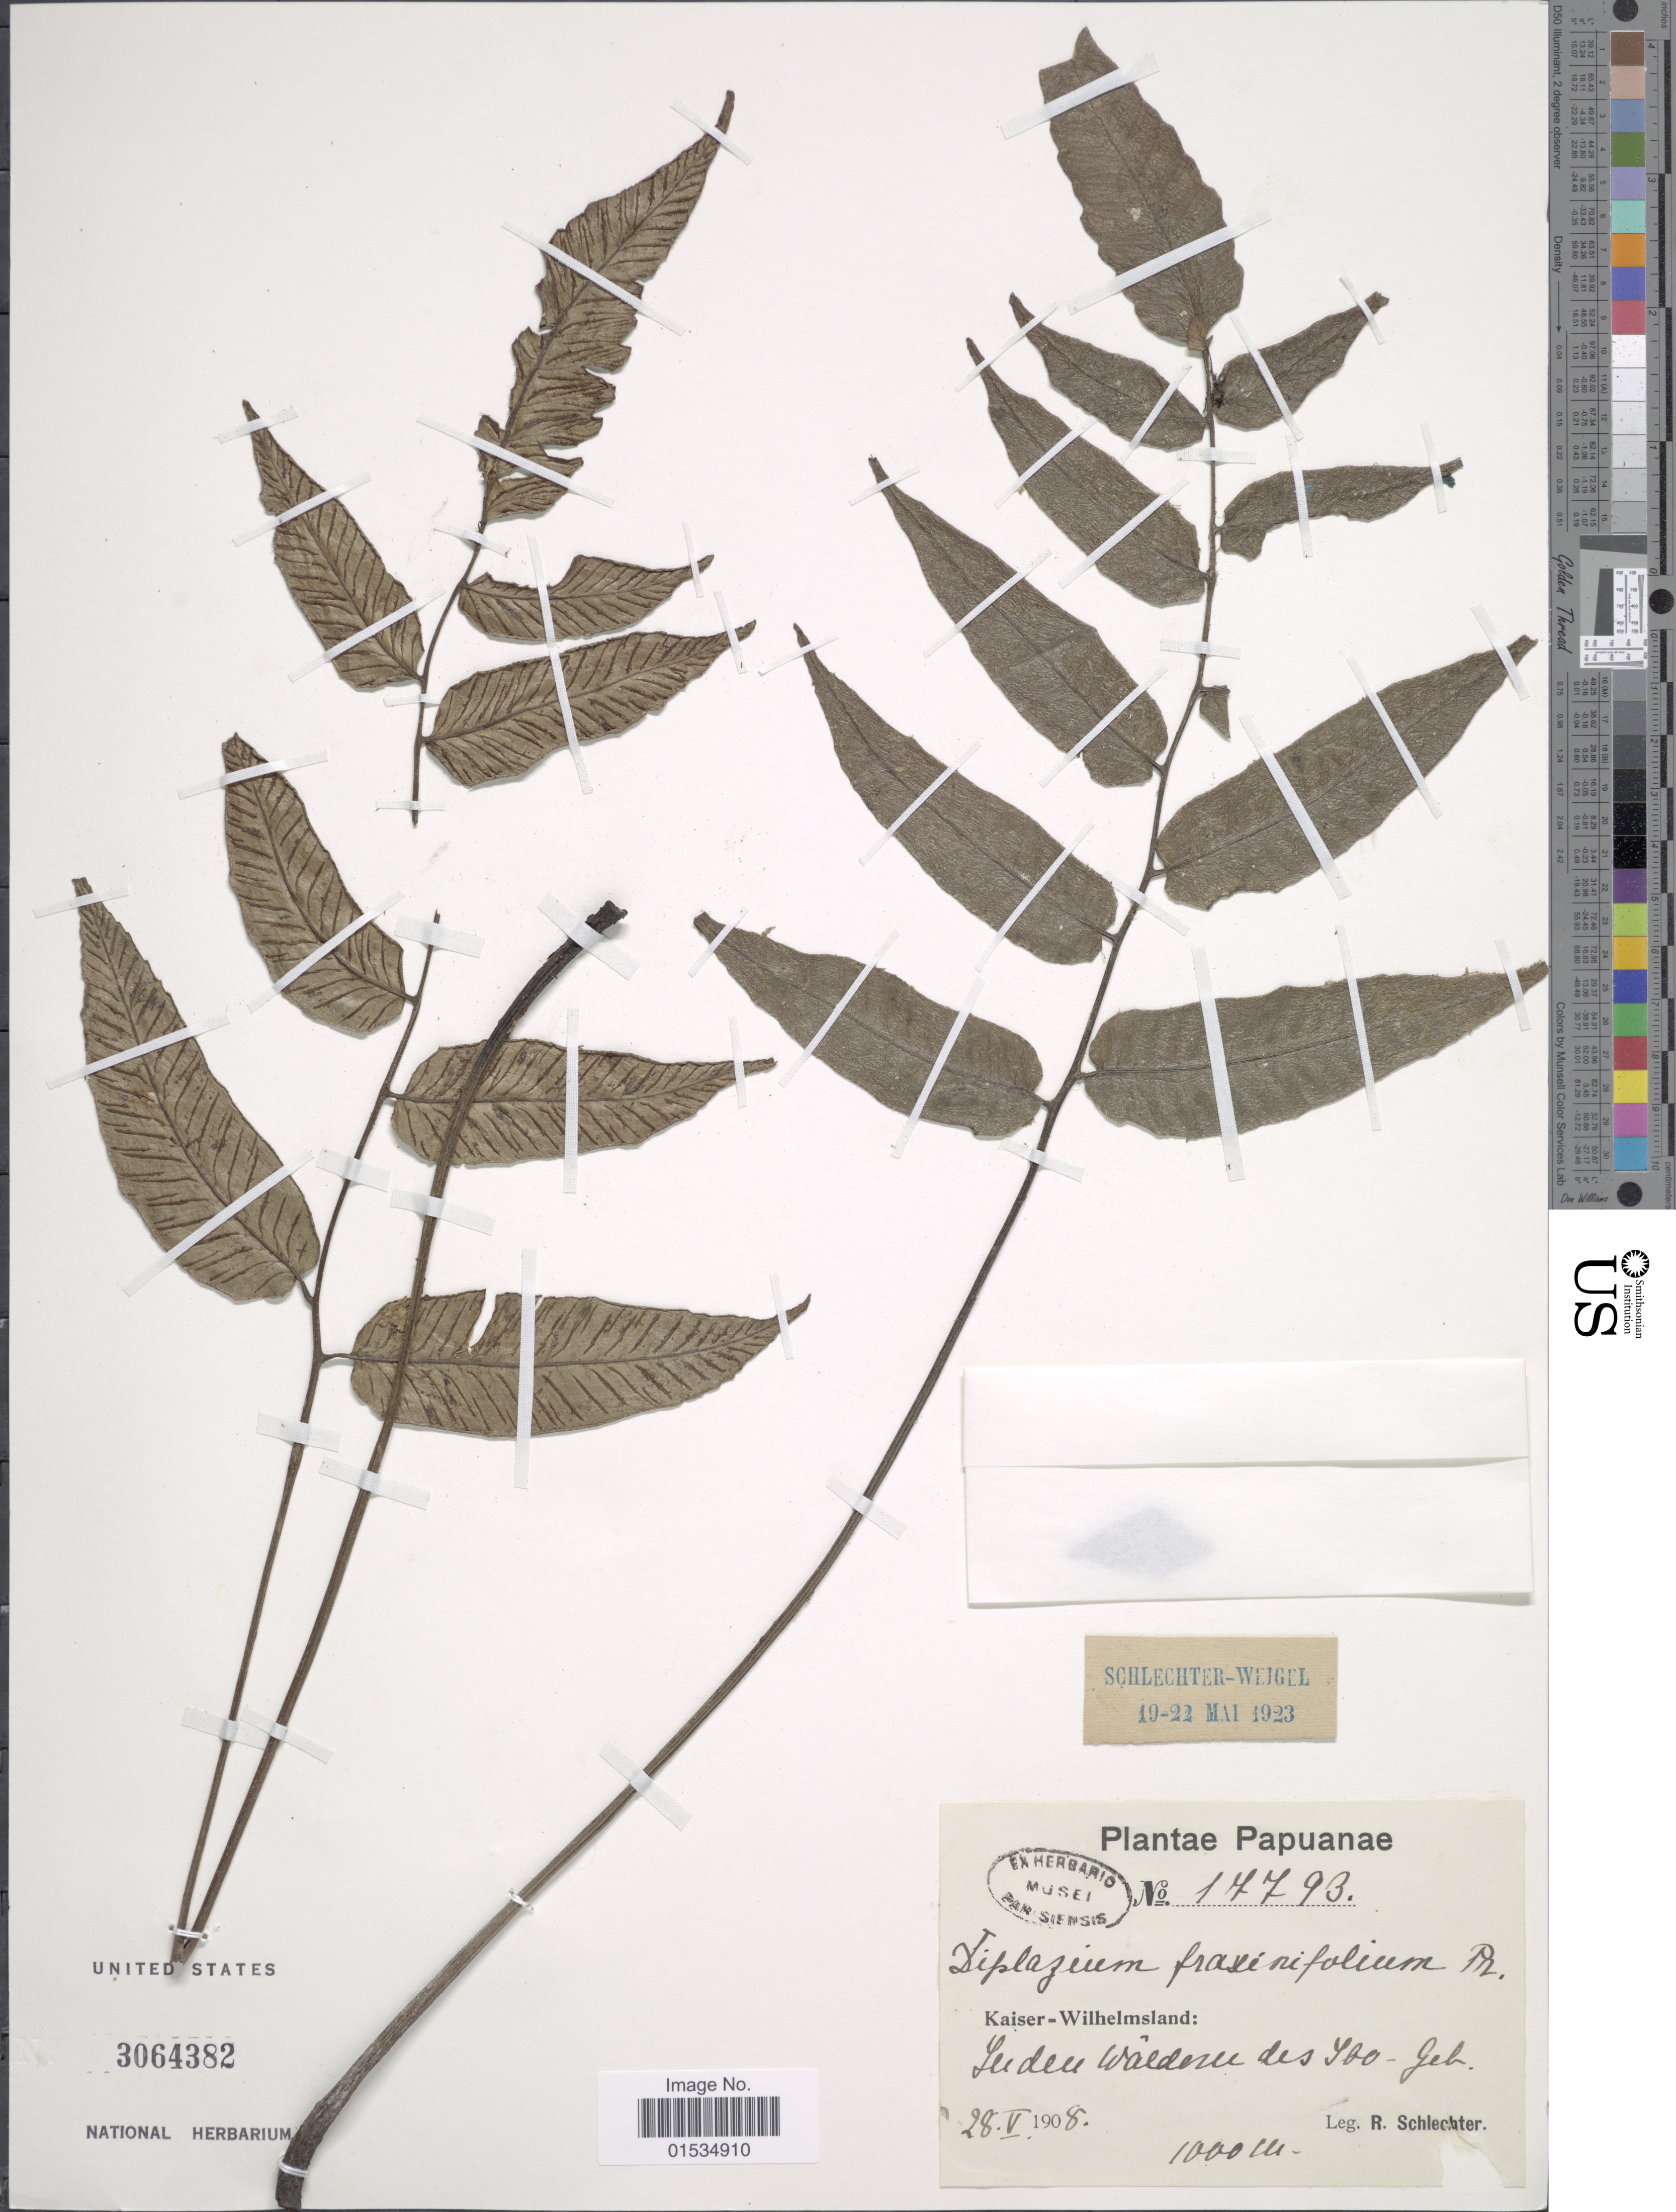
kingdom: Plantae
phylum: Tracheophyta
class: Polypodiopsida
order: Polypodiales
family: Athyriaceae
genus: Diplazium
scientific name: Diplazium fraxinifolium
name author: C. Presl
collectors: F. R. R. Schlechter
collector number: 17793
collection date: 1908-05-28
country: Papua New Guinea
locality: Kaiser-Wilhelmsland: In den Wäldern des Ibu geb.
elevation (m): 1000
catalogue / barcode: US 3064382